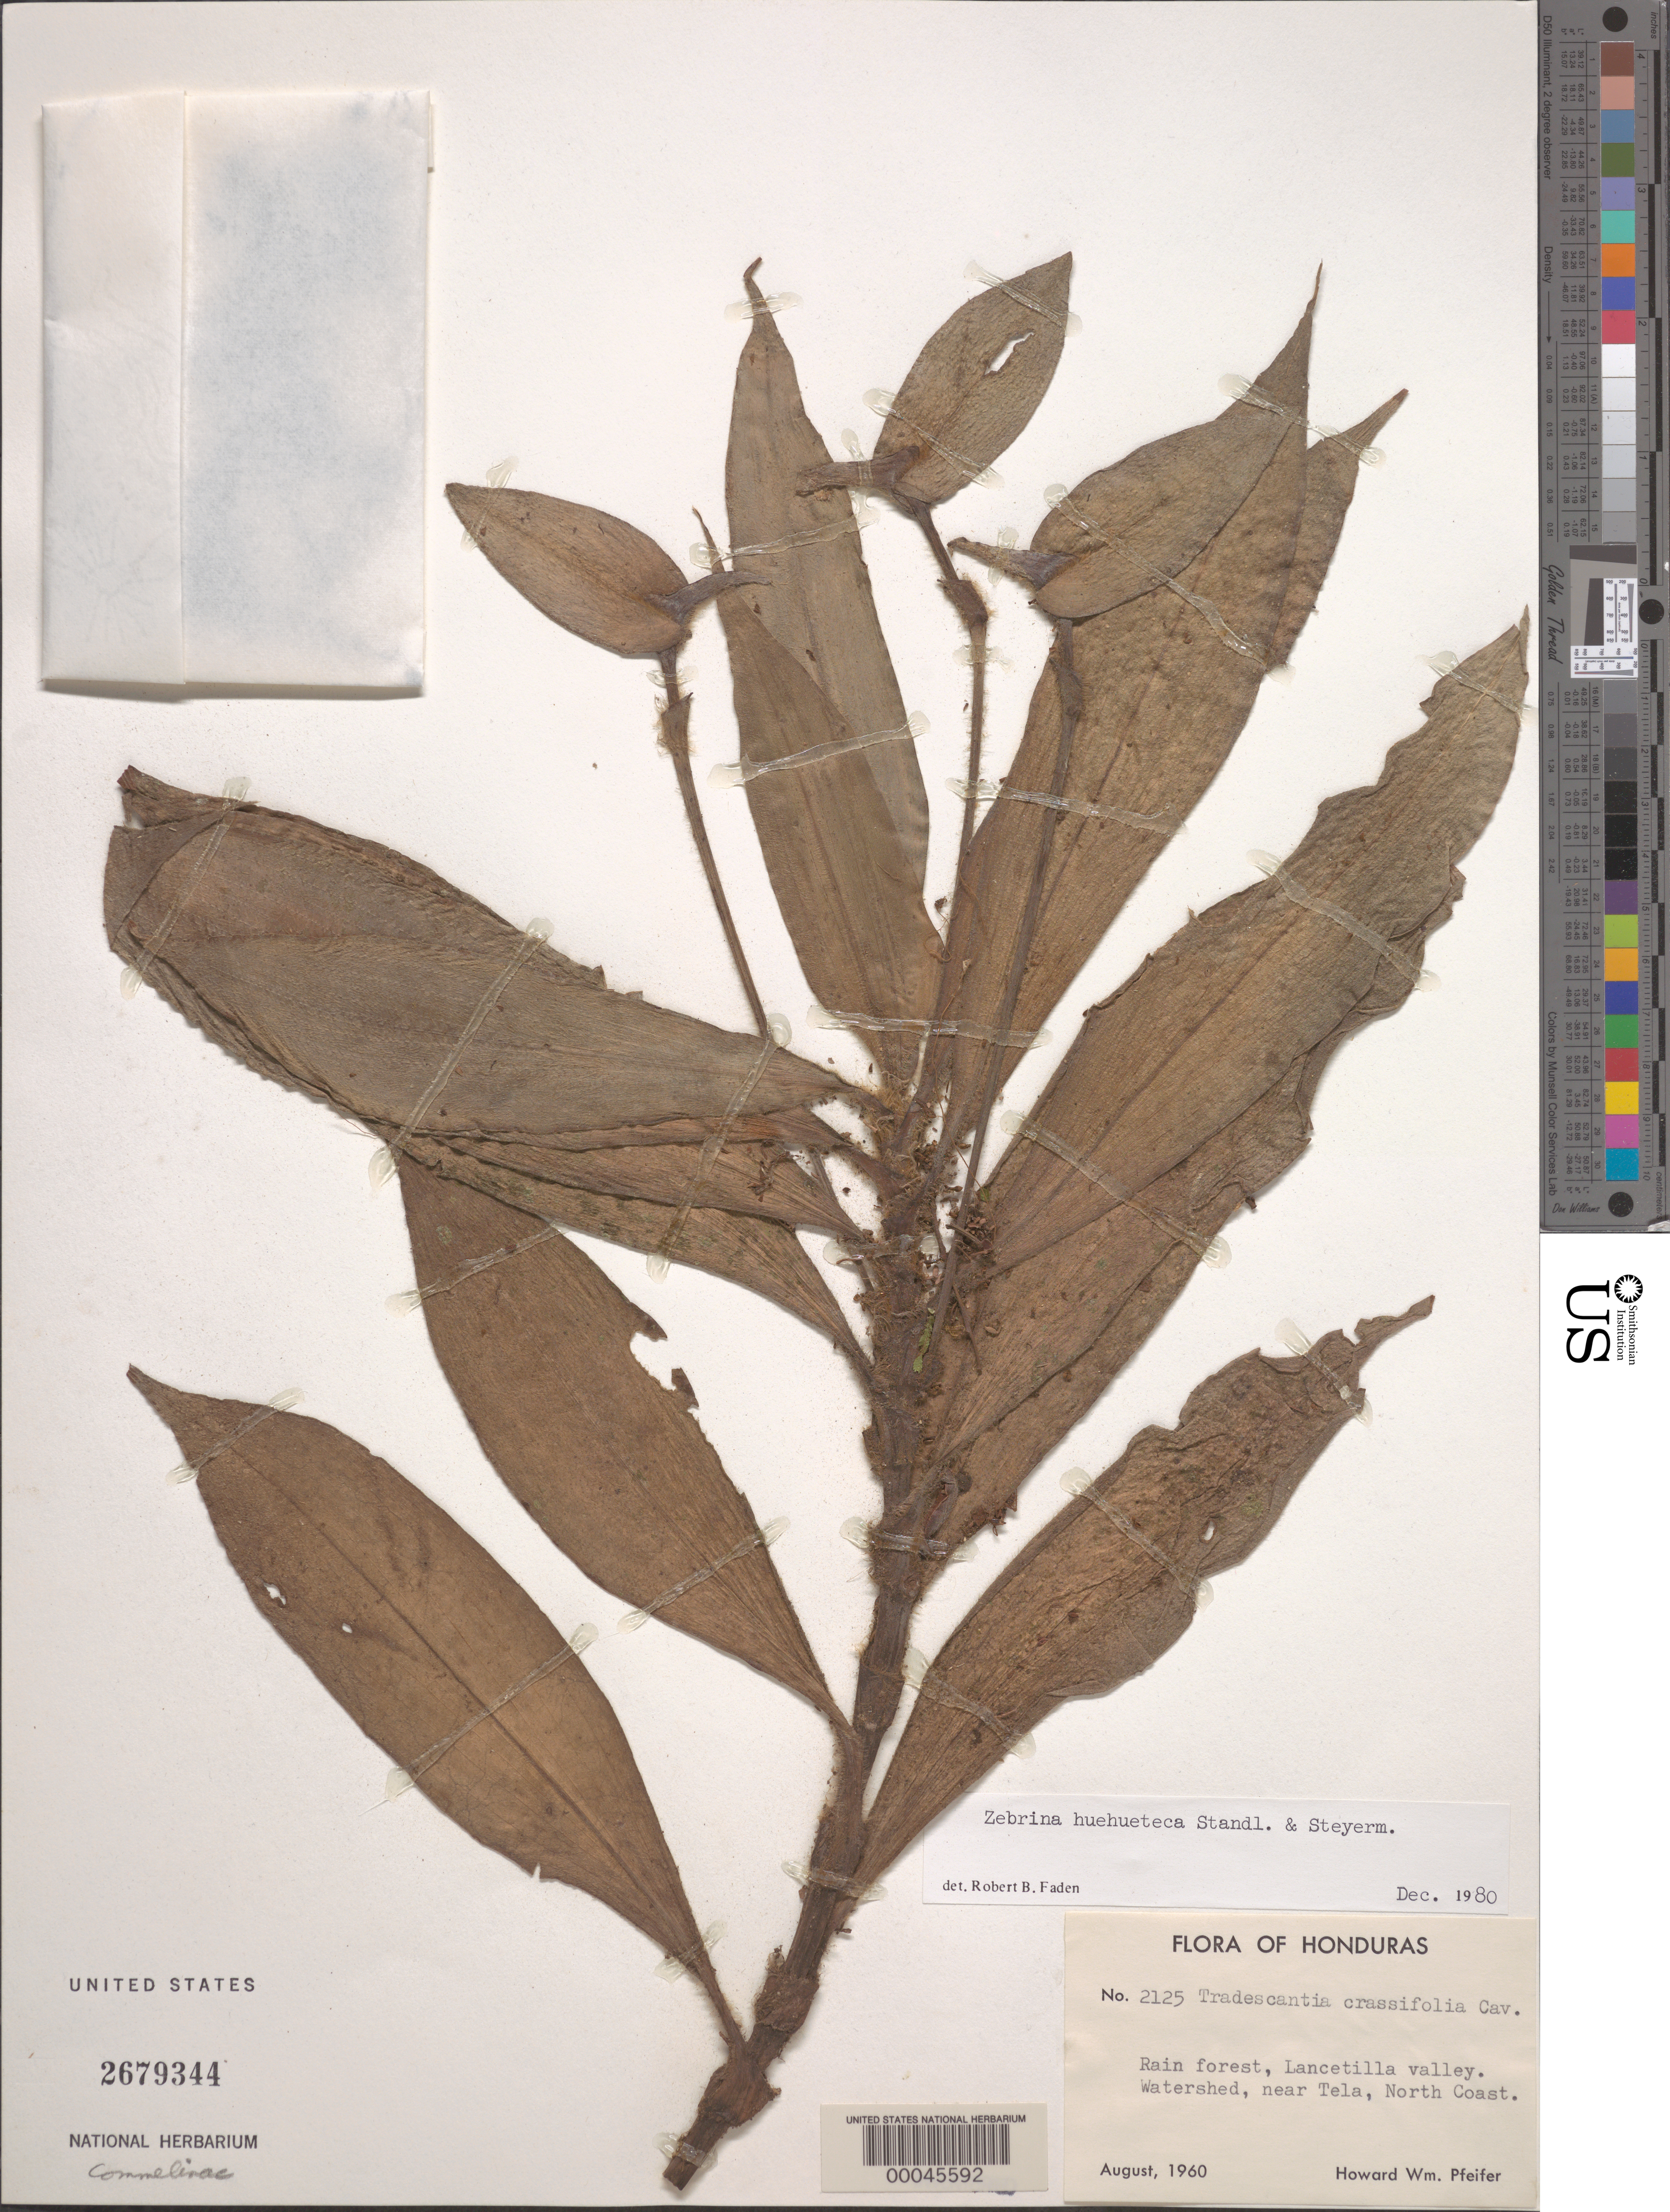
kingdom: Plantae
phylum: Tracheophyta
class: Liliopsida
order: Commelinales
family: Commelinaceae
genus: Tradescantia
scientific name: Tradescantia huehueteca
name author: (Standl. & Steyerm.) D.R. Hunt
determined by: Faden, Robert B., (US), Smithsonian Institution - National Museum of Natural History (UNITED STATES)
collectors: H. W. Pfeifer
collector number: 2125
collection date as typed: Aug 1960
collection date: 1960-08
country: Honduras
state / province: Atlántida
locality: Lancetilla Valley, near Tela.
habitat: Rainforet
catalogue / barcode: US 2679344